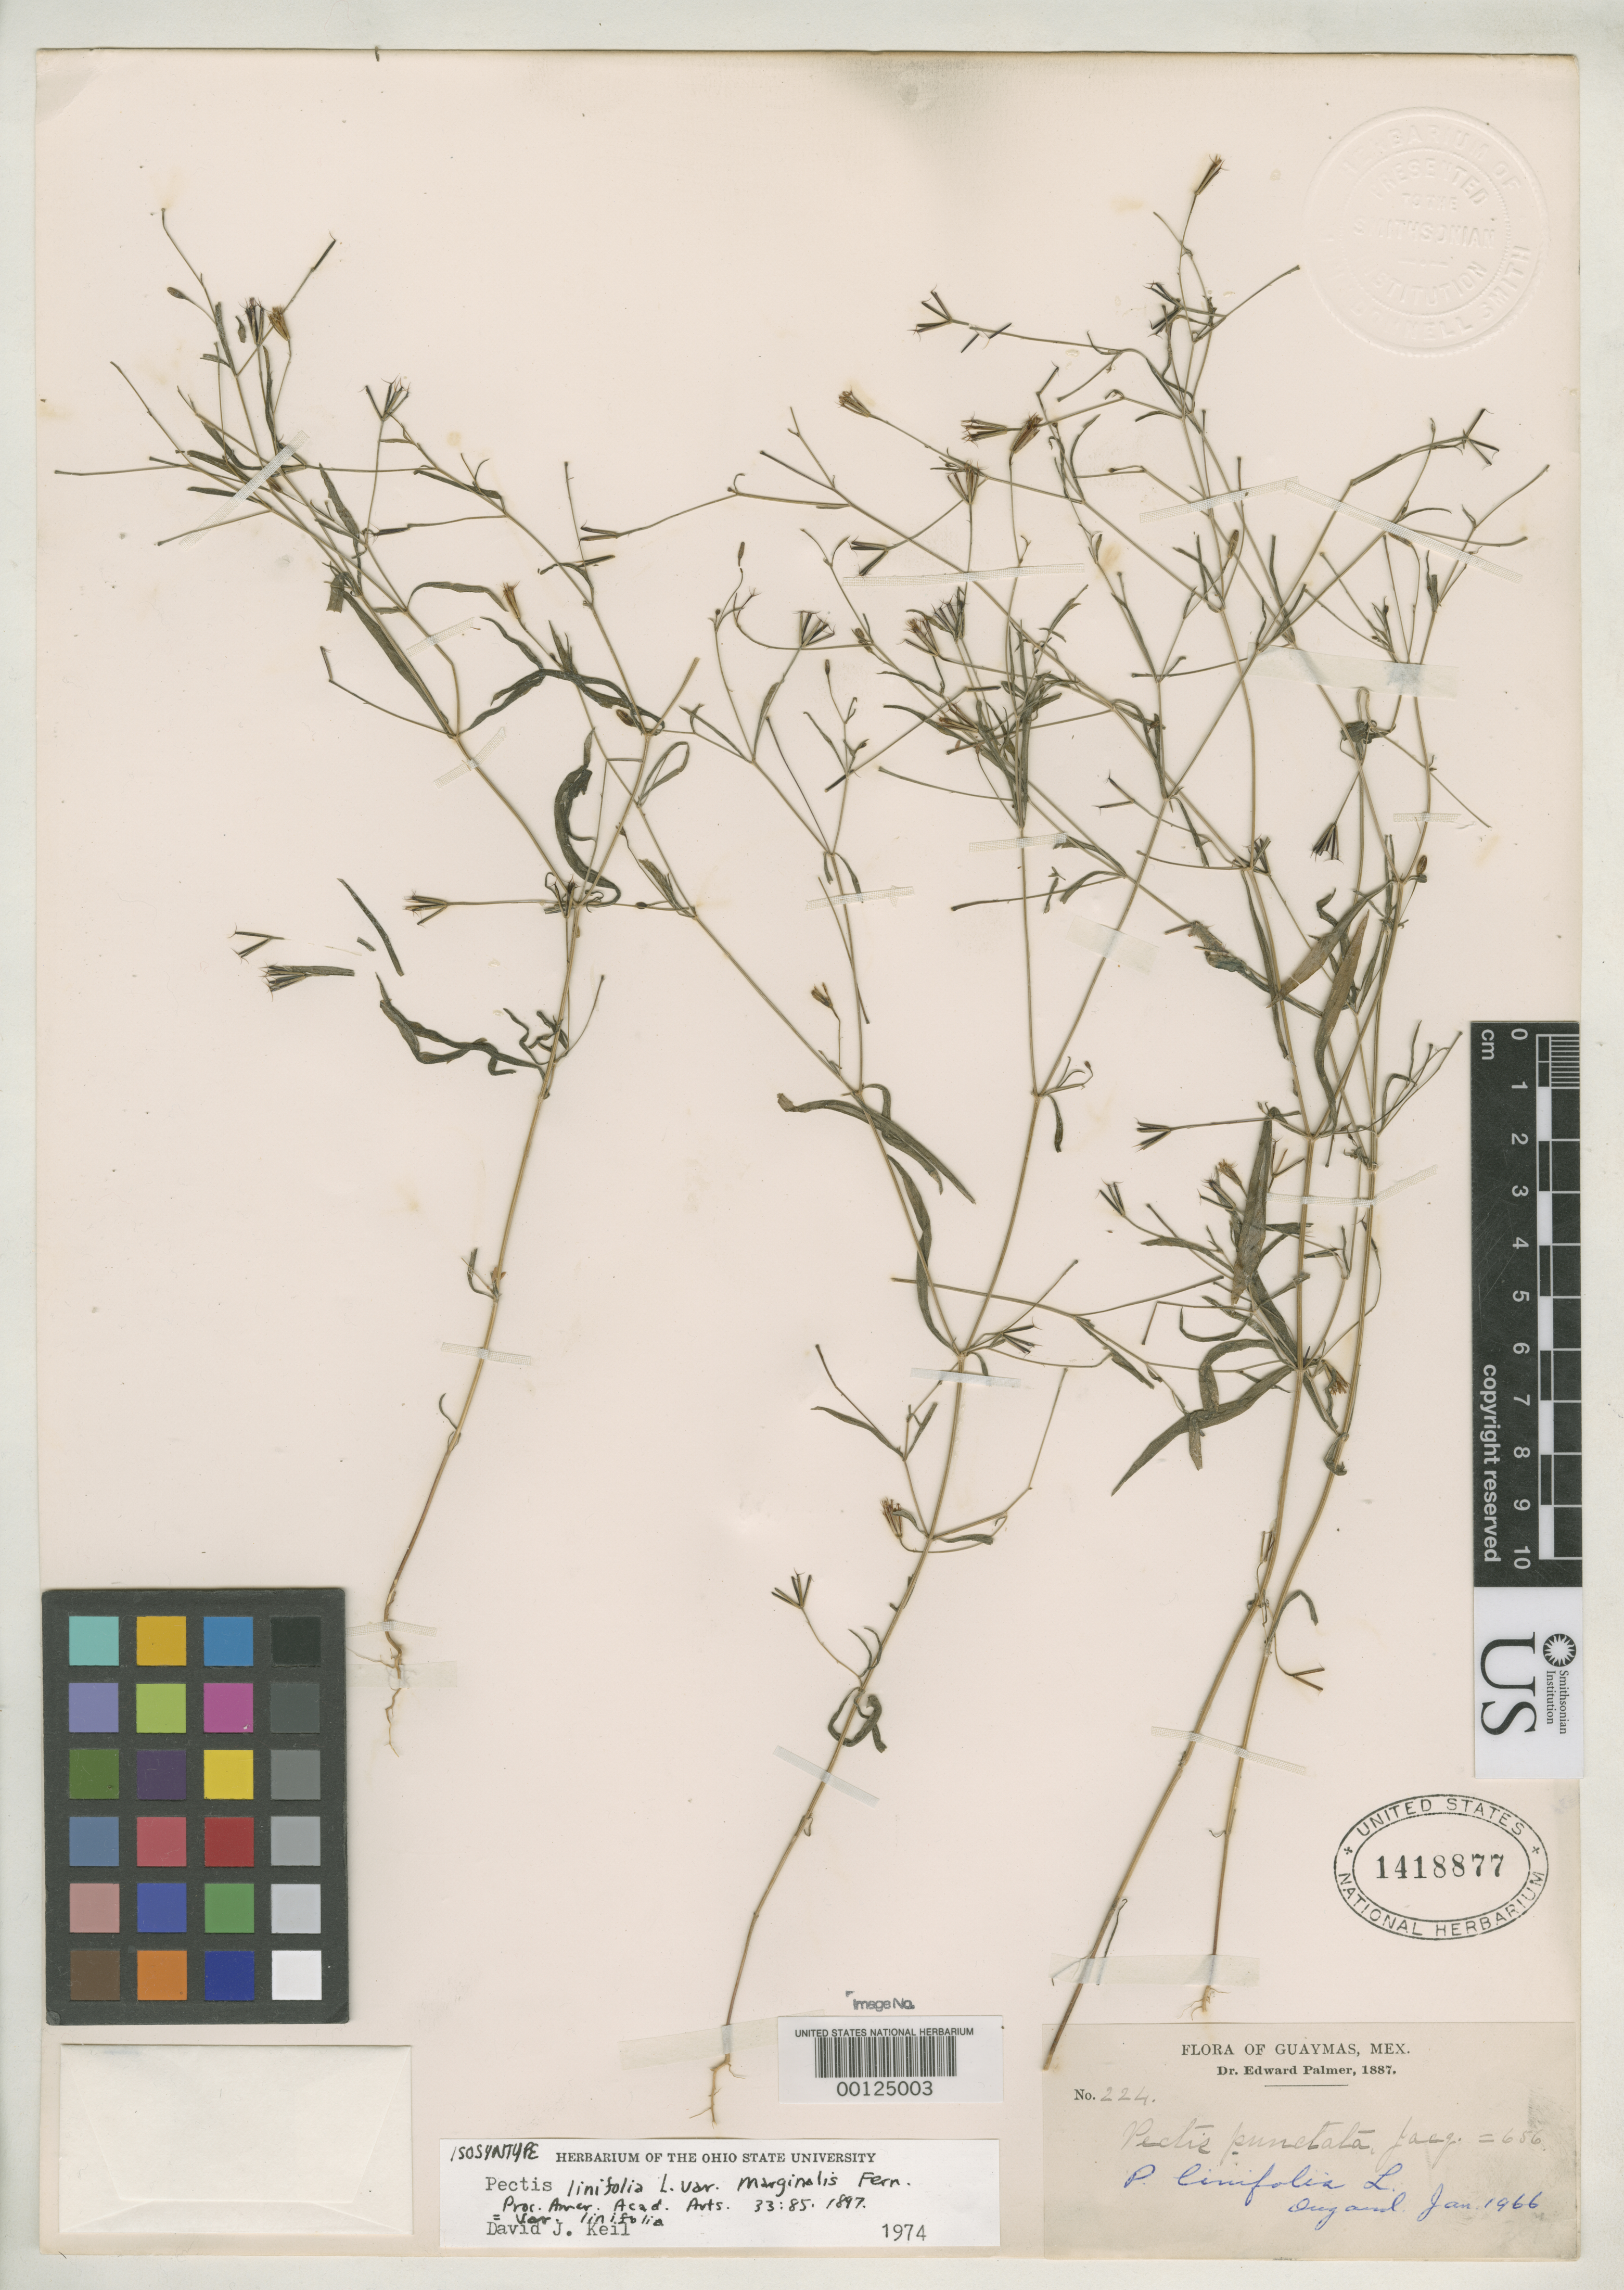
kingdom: Plantae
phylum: Tracheophyta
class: Magnoliopsida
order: Asterales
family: Asteraceae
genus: Pectis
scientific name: Pectis linifolia var. marginalis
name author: Fernald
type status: Isosyntype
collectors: E. Palmer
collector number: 224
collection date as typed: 1887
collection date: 1887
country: Mexico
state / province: Sonora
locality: Guaymas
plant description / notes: Lectotype collection is Pringle s.n. [31 Aug. 1884] as designated by D.J. Keil, Rhodora 80: 139 (1978).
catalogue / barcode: US 1418877